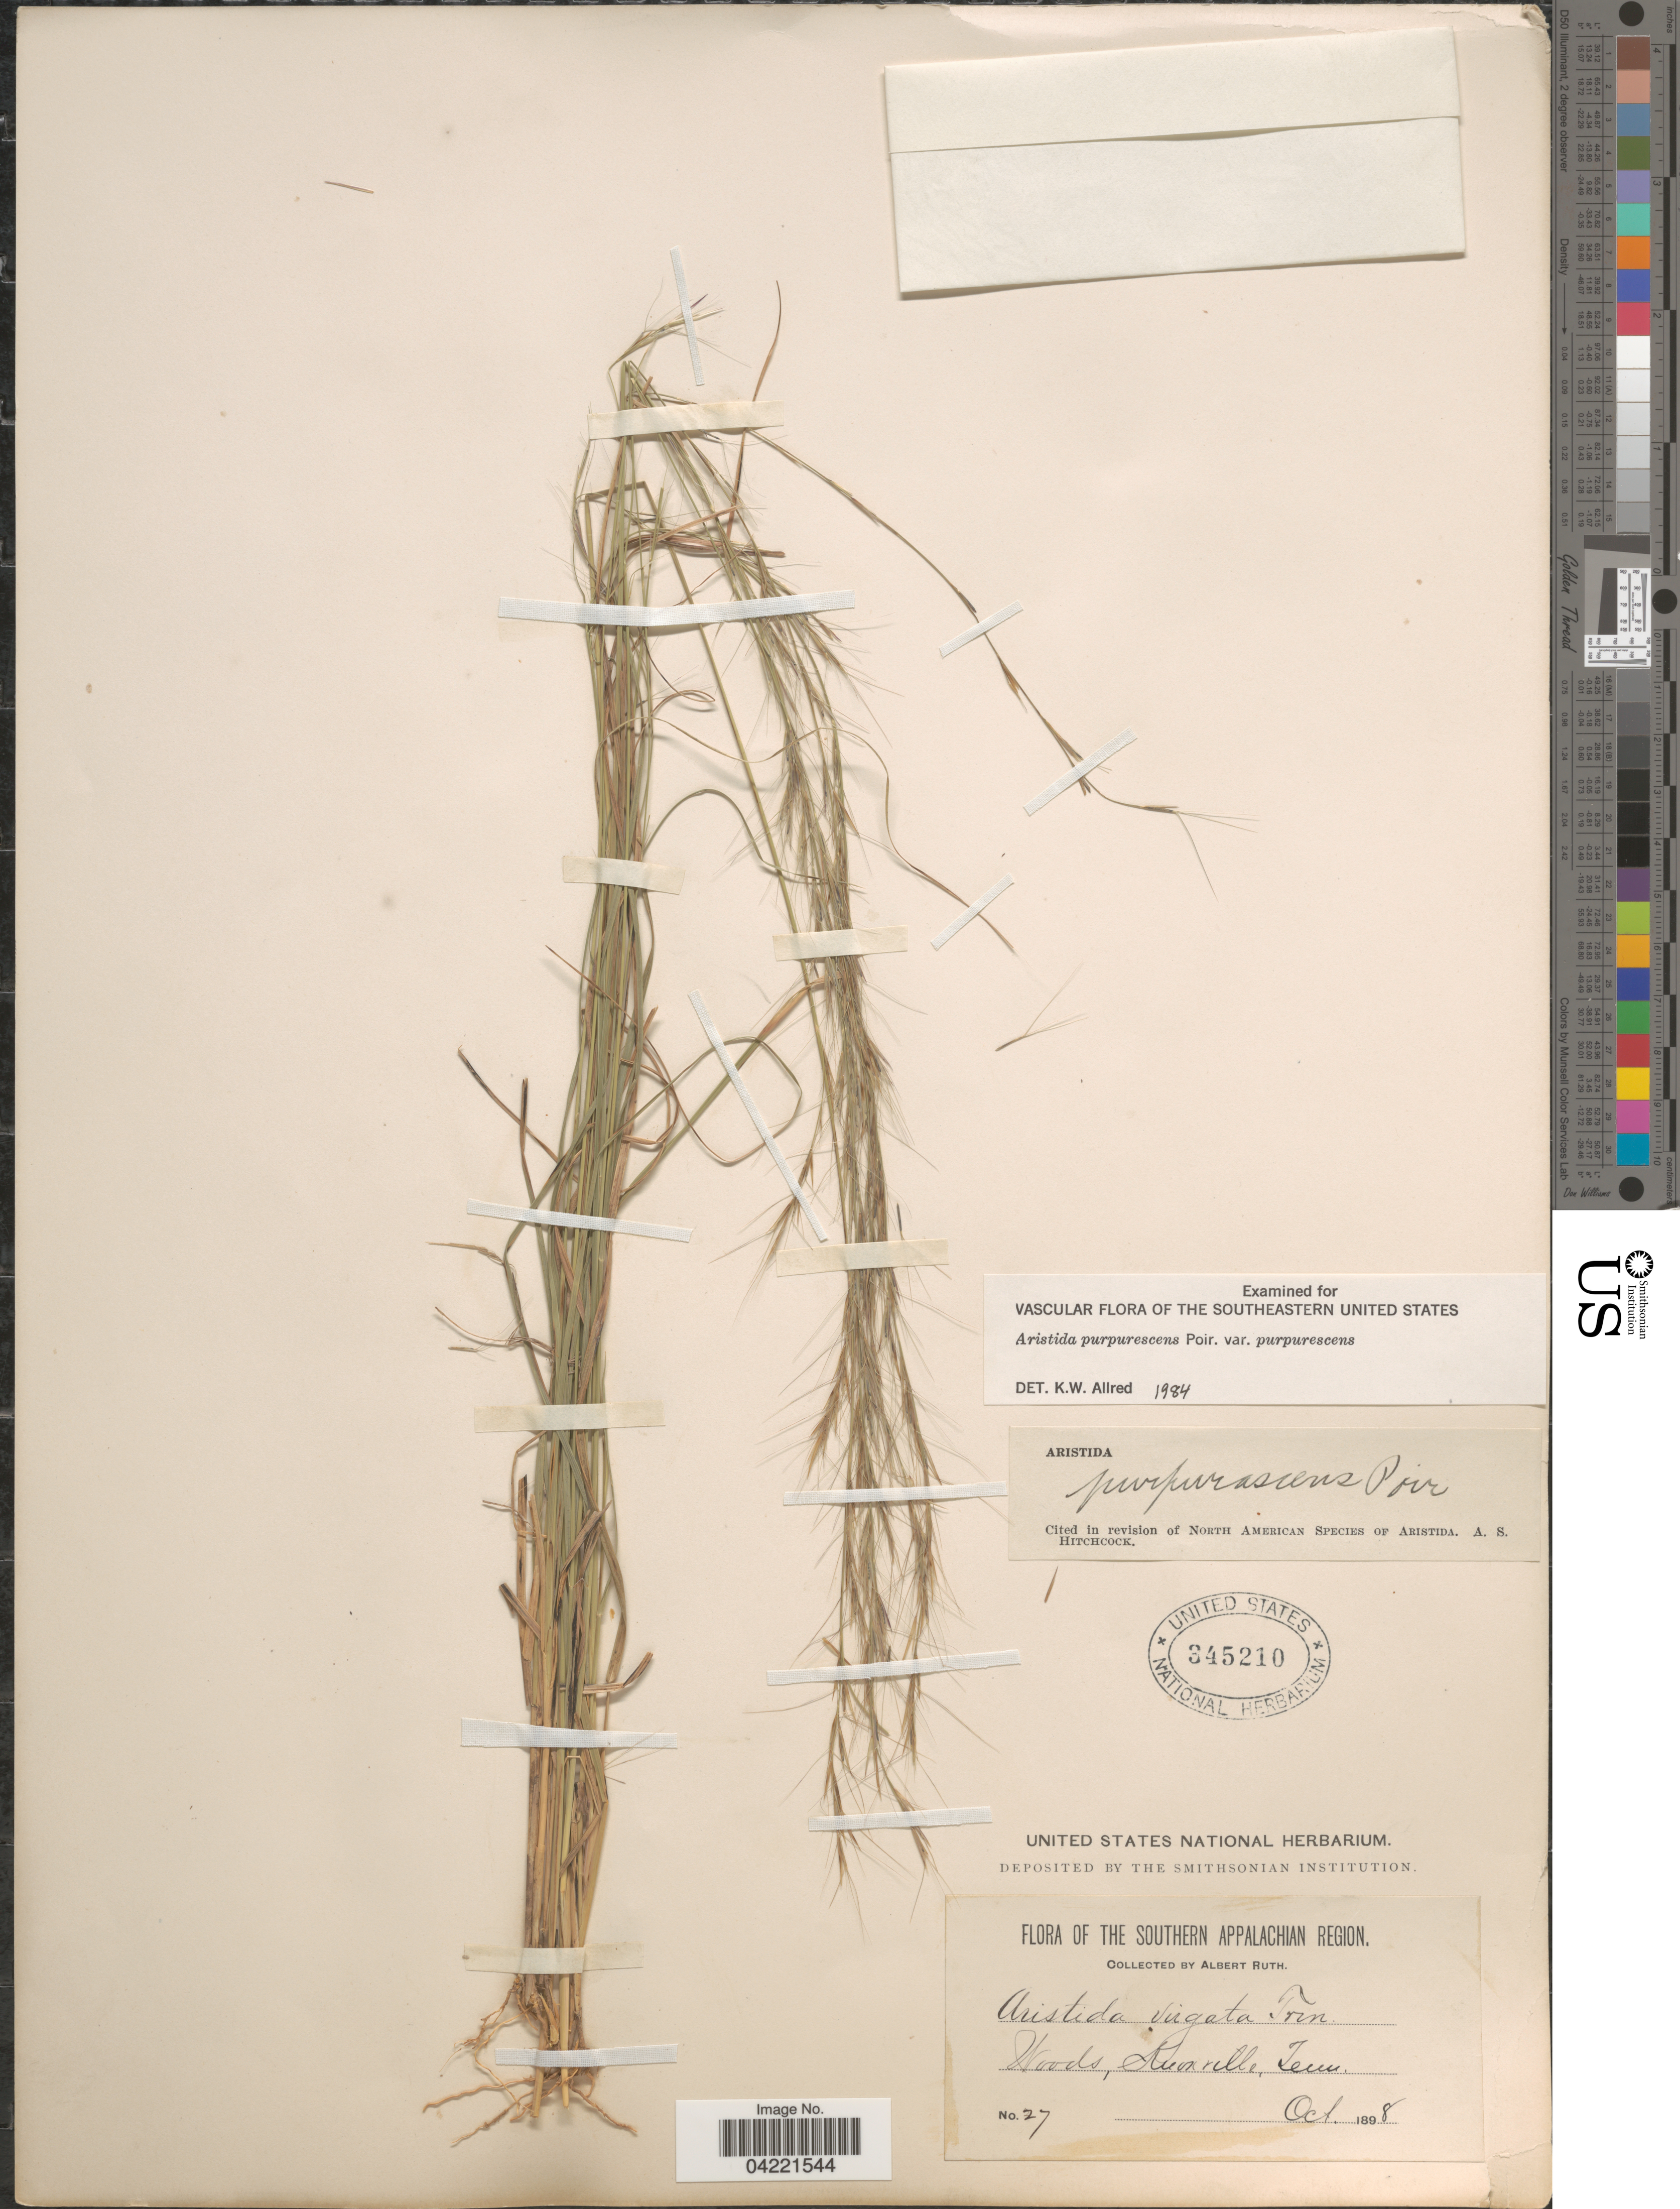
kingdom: Plantae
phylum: Tracheophyta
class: Liliopsida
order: Poales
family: Poaceae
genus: Aristida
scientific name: Aristida purpurascens var. purpurescens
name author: Poir.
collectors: A. Ruth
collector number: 27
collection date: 1898-10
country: United States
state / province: Tennessee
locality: The Southern Appalachian Region. Woods, Knoxville.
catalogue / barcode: US 345210